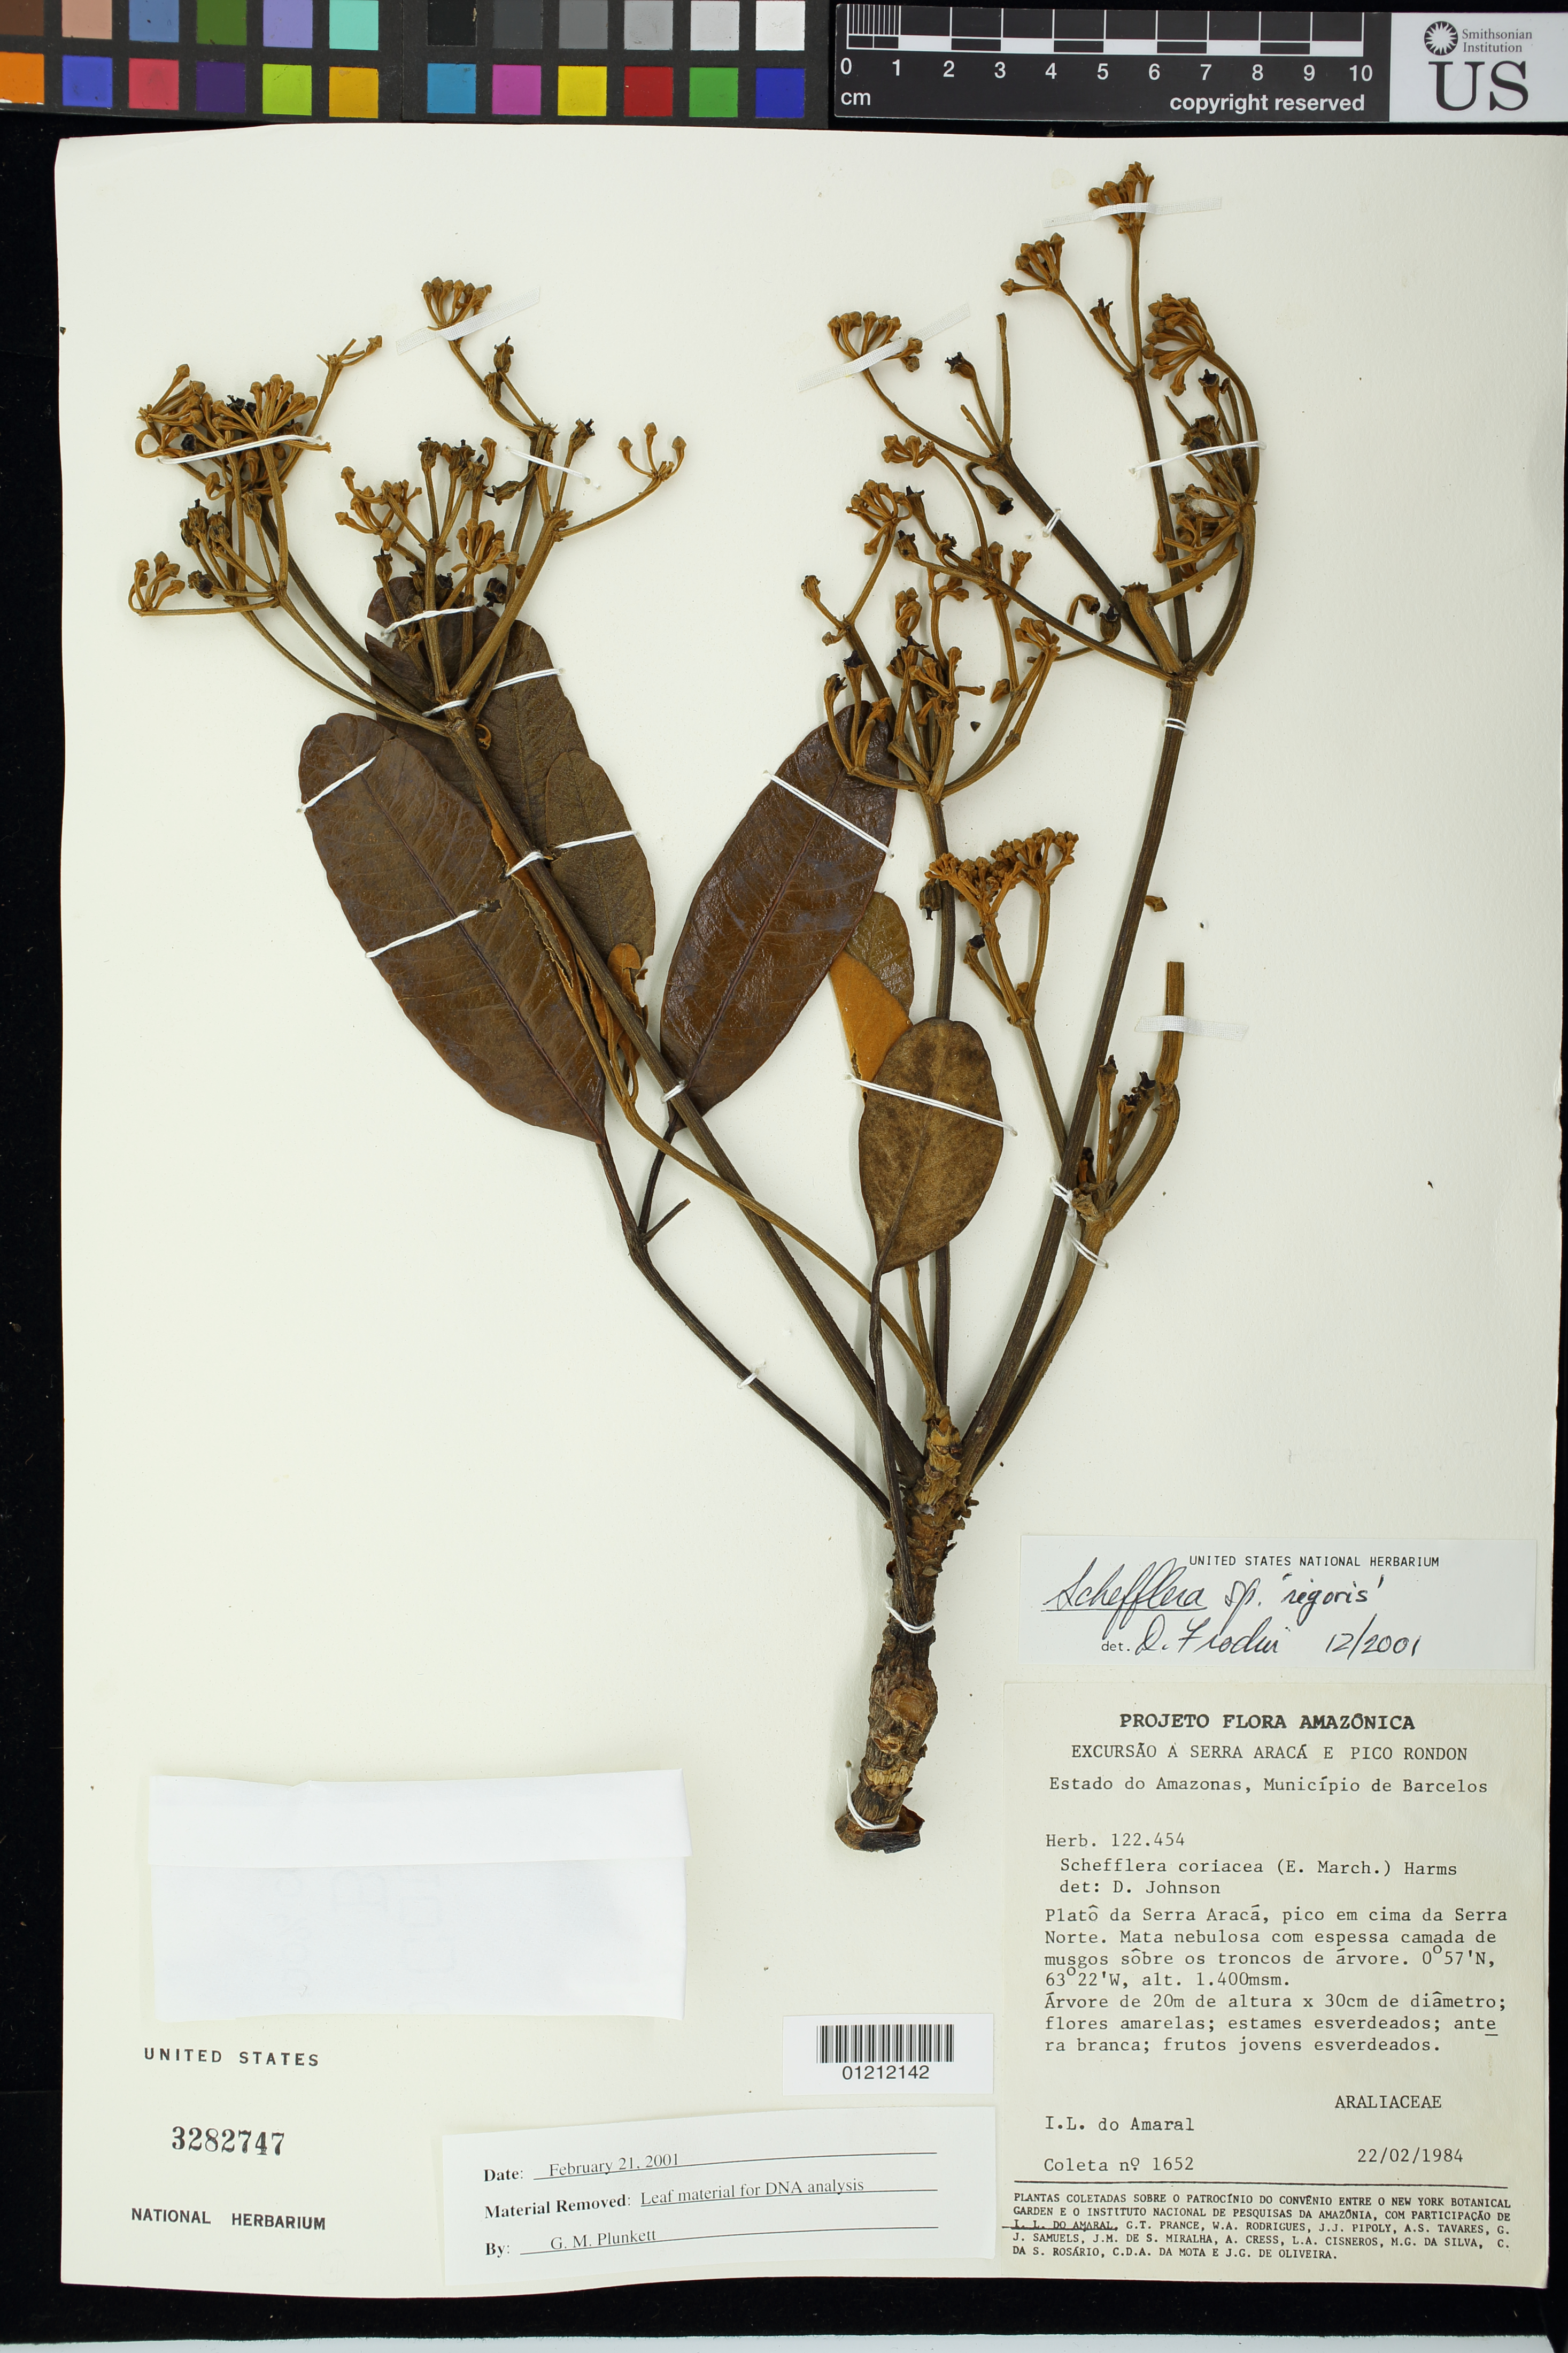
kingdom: Plantae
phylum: Tracheophyta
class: Magnoliopsida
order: Apiales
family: Araliaceae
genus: Schefflera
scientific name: Schefflera sp.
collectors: I. L. Amaral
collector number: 1652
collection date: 1984-02-22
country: Brazil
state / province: Amazonas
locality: Municípo de Barcelos. Plat( da Serra Aracá, pico em cima da Serra Norte.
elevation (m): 1400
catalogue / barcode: US 328747